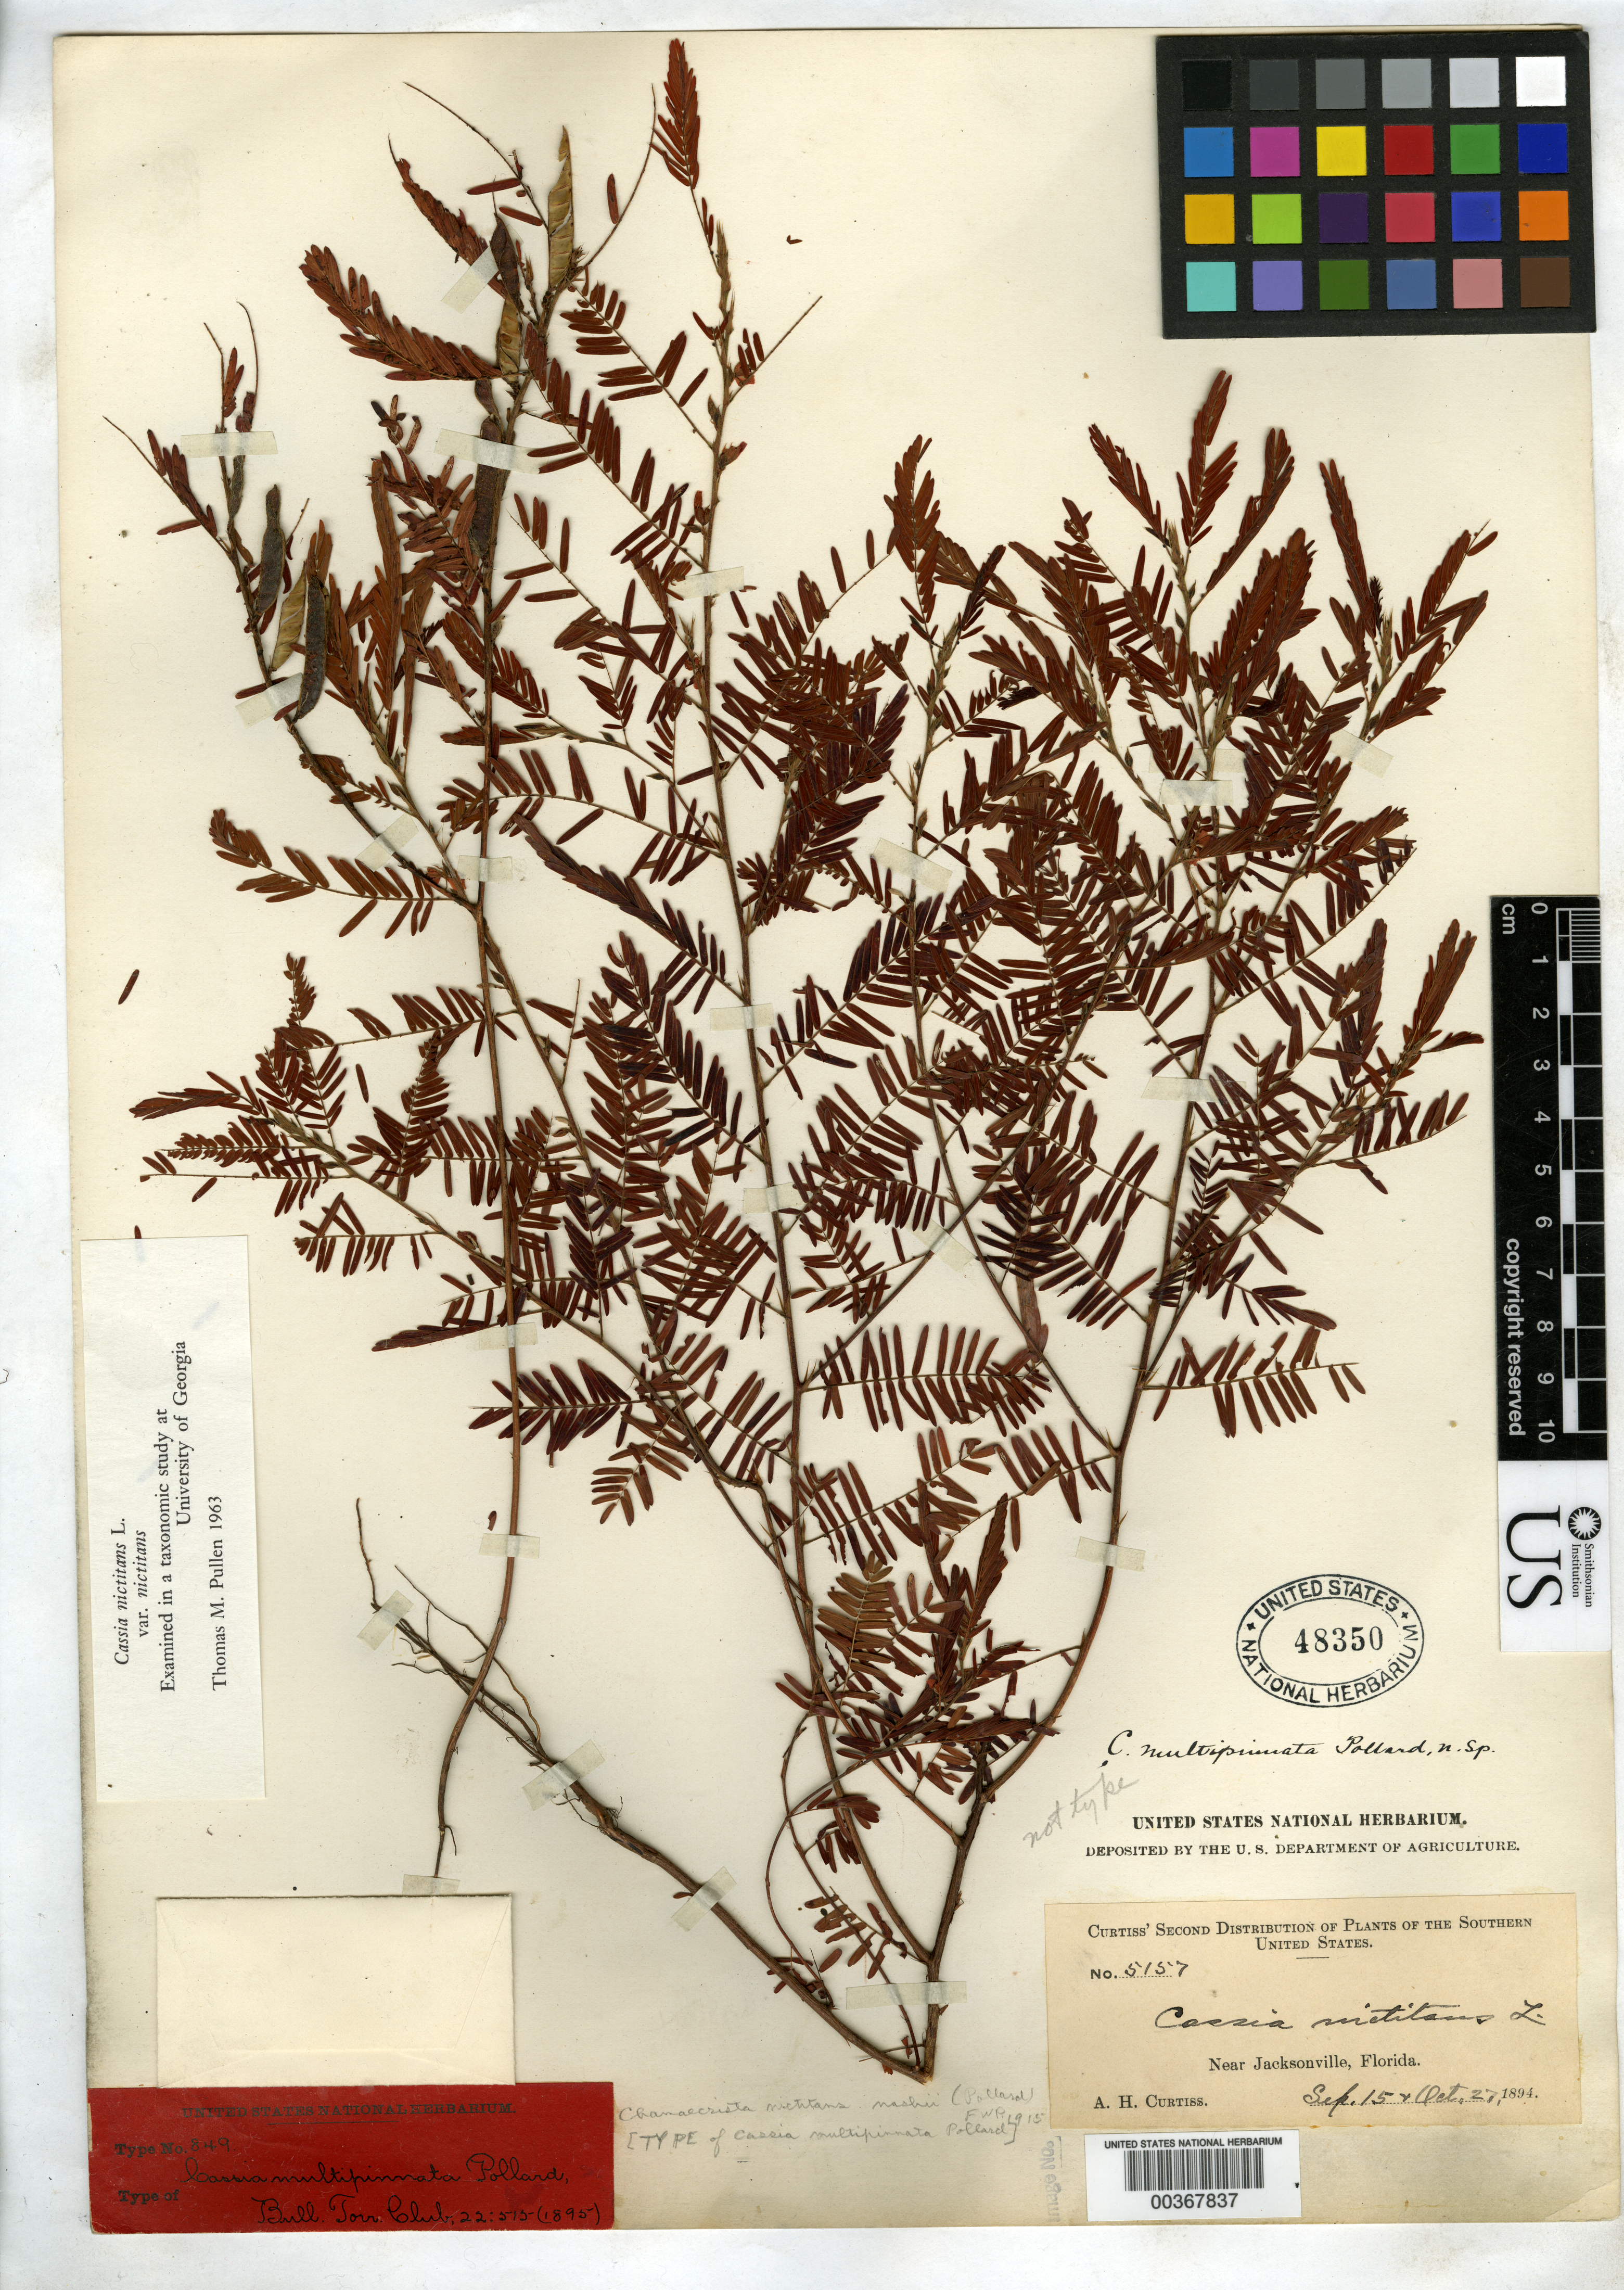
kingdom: Plantae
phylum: Tracheophyta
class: Magnoliopsida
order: Fabales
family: Fabaceae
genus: Cassia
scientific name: Cassia multipinnata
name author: Pollard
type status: Syntype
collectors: A. H. Curtiss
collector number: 5157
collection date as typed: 15 Sep 1894 and 27 Oct 1894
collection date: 1894-09-15,1894-10-27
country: United States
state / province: Florida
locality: Near jacksonville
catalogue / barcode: US 48350